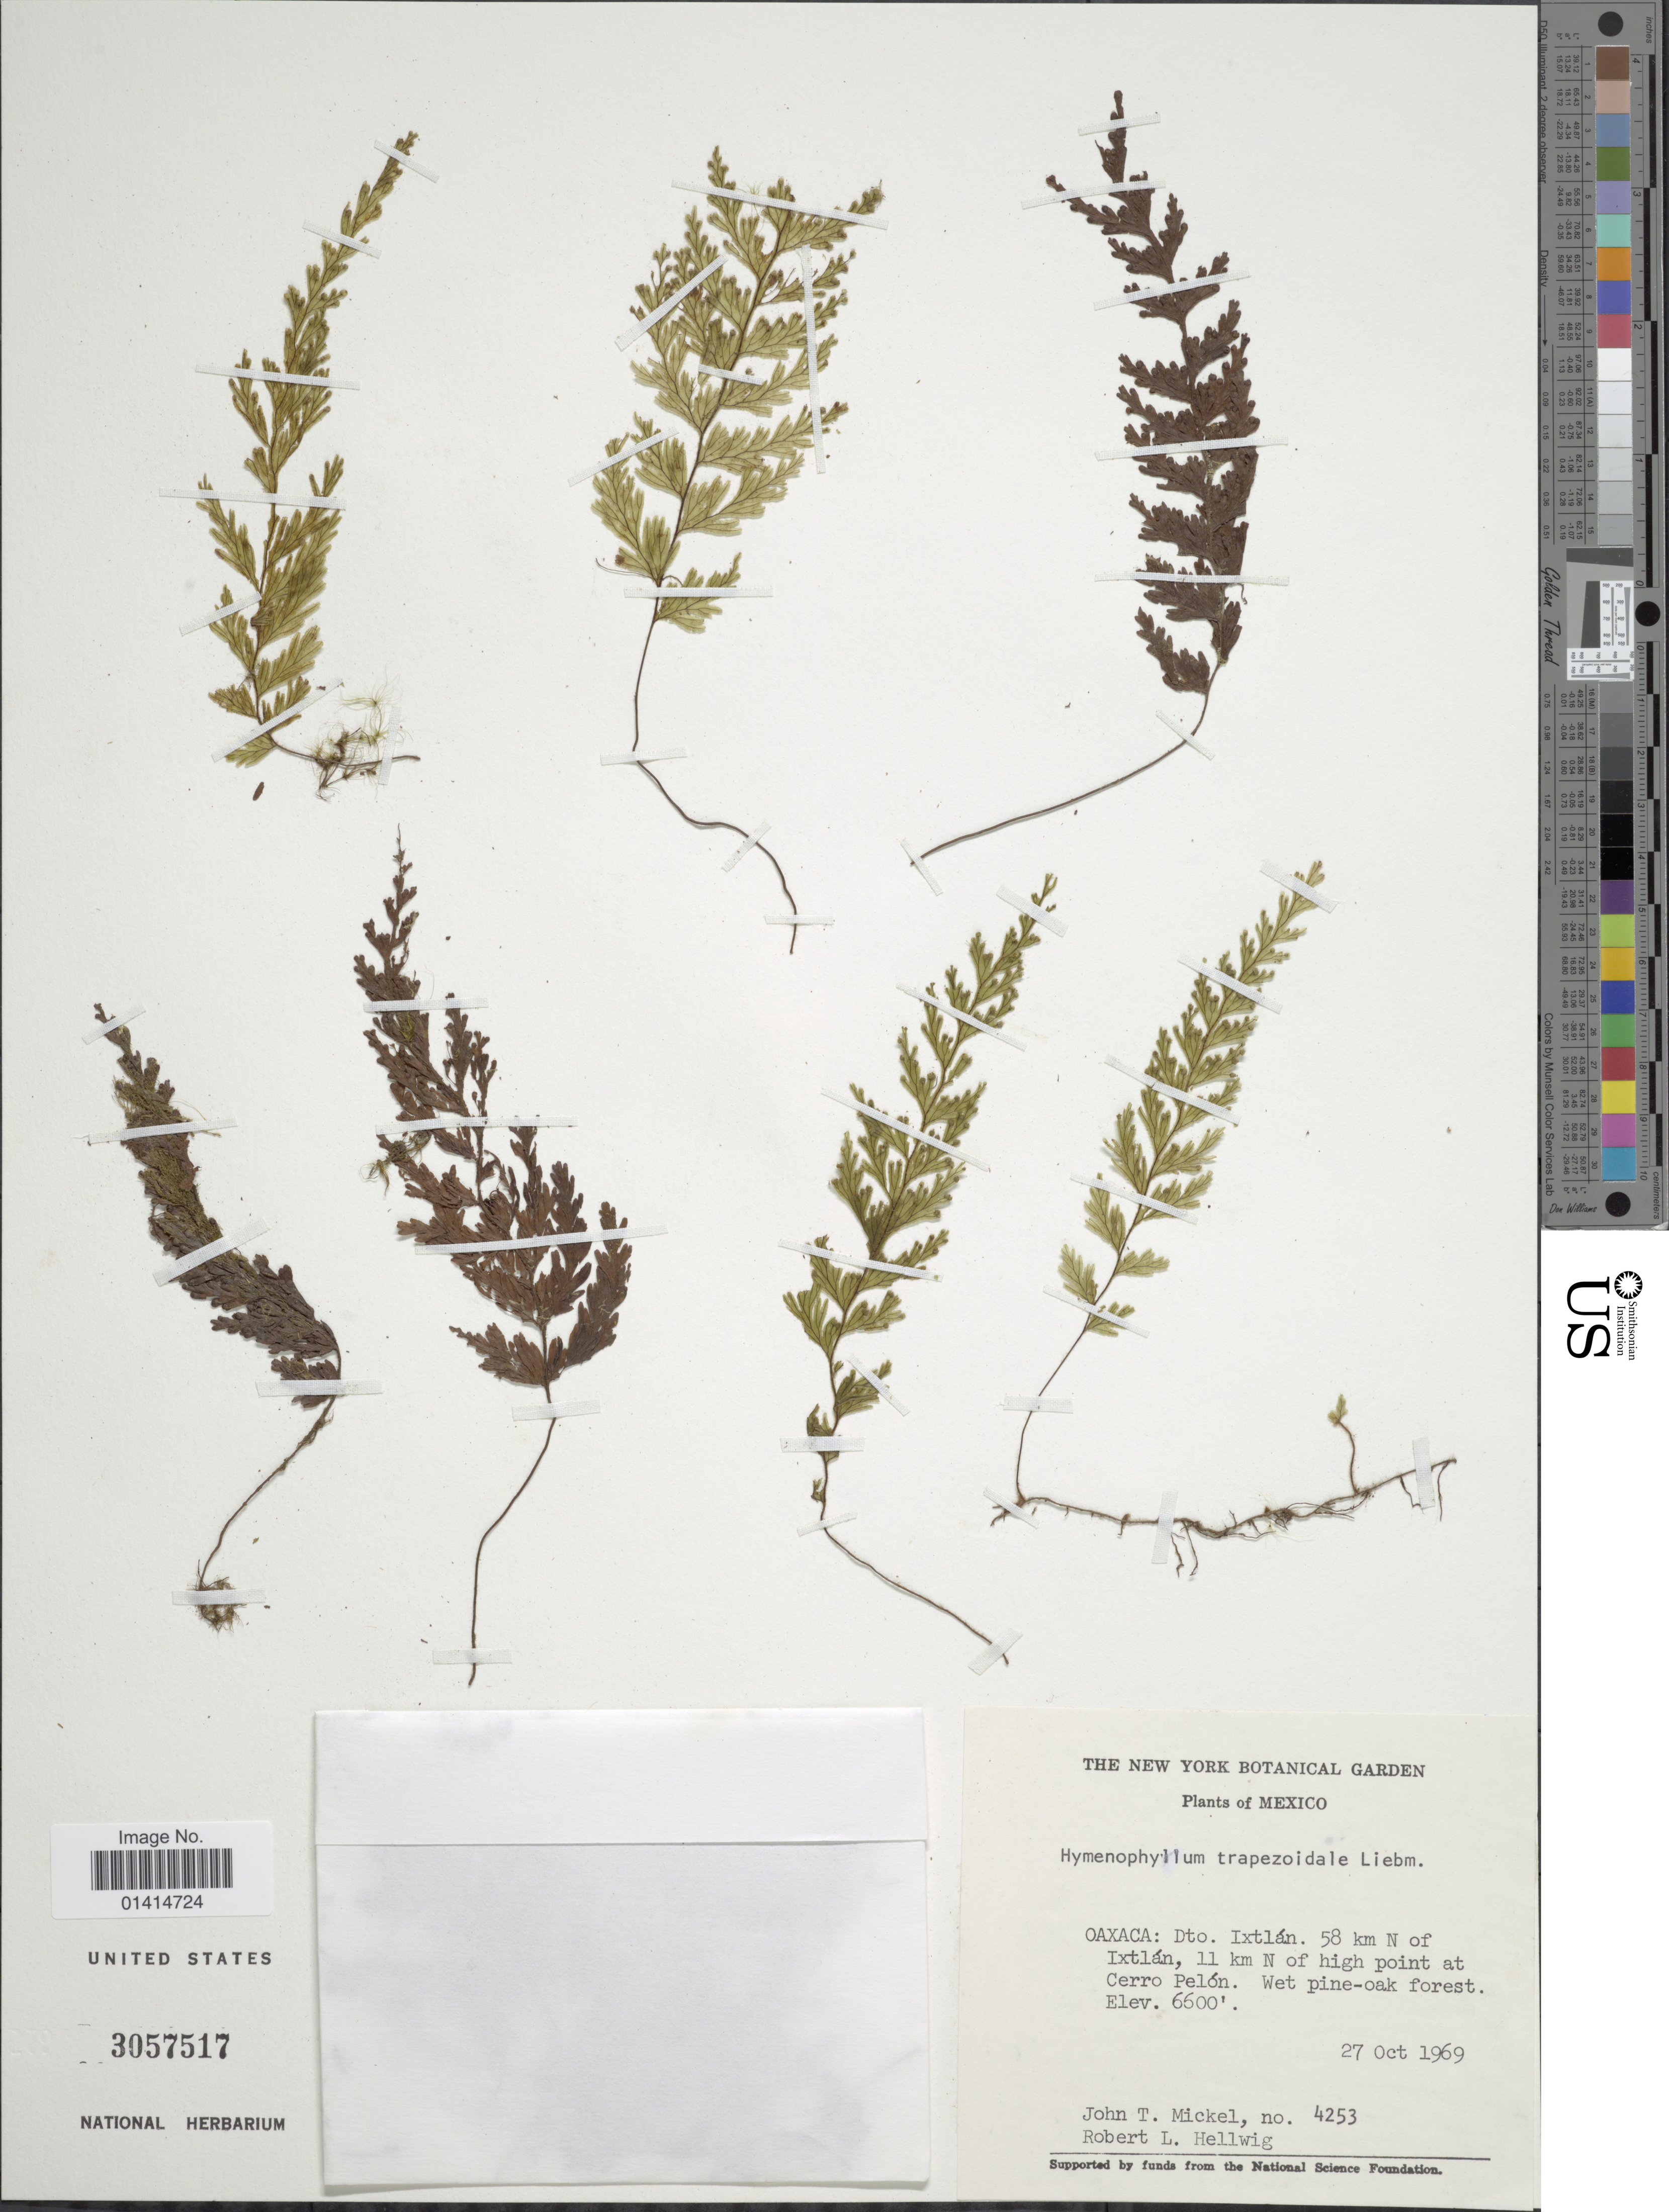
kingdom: Plantae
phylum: Tracheophyta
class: Polypodiopsida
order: Hymenophyllales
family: Hymenophyllaceae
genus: Hymenophyllum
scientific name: Hymenophyllum trapezoidale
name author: Liebm.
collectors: J. T. Mickel & R. Hellwig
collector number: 4253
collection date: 1969-10-27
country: Mexico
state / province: Oaxaca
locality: Dto Ixtlán. 58 km N of Ixtlán, 11 km N of high point at Cerro Pelón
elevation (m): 2012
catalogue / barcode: US 3057517